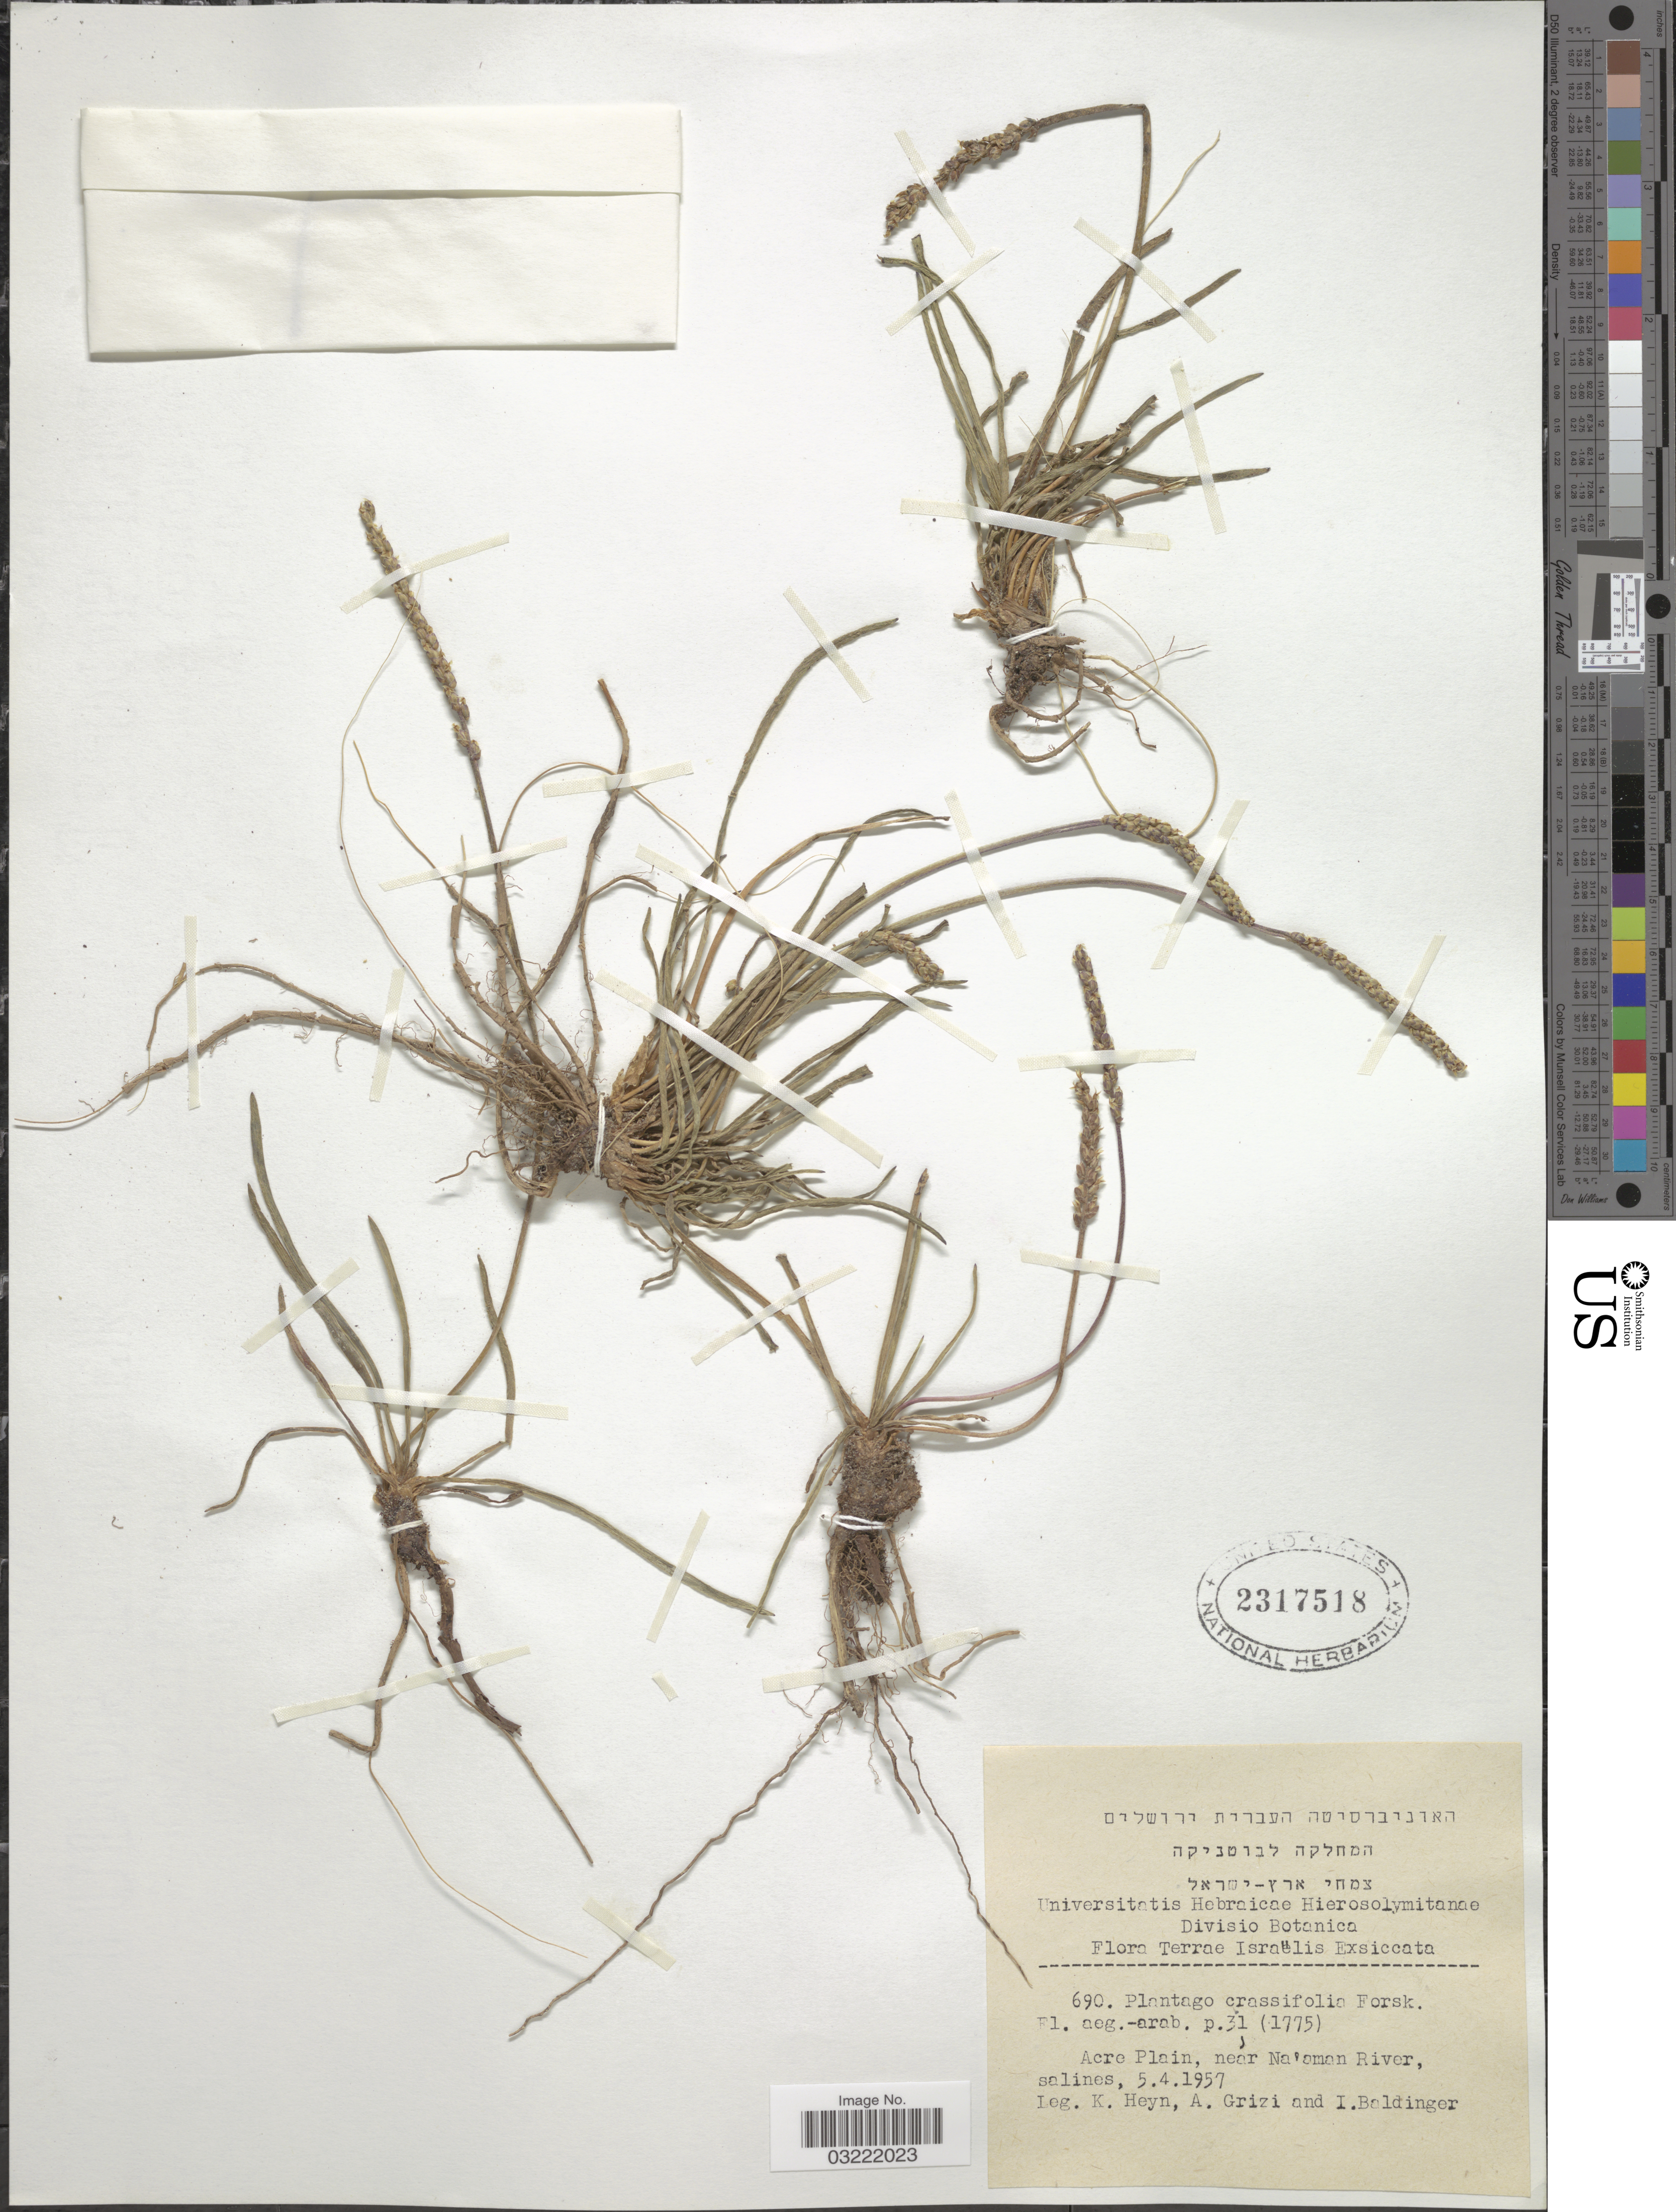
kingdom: Plantae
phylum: Tracheophyta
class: Magnoliopsida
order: Lamiales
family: Plantaginaceae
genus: Plantago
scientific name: Plantago crassifolia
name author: Forssk.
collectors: K. Heyn, A. Grizi & I. Baldinger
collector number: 690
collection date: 1957-04-05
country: Israel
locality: Acre Plain, near Na'aman River.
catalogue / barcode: US 2317518